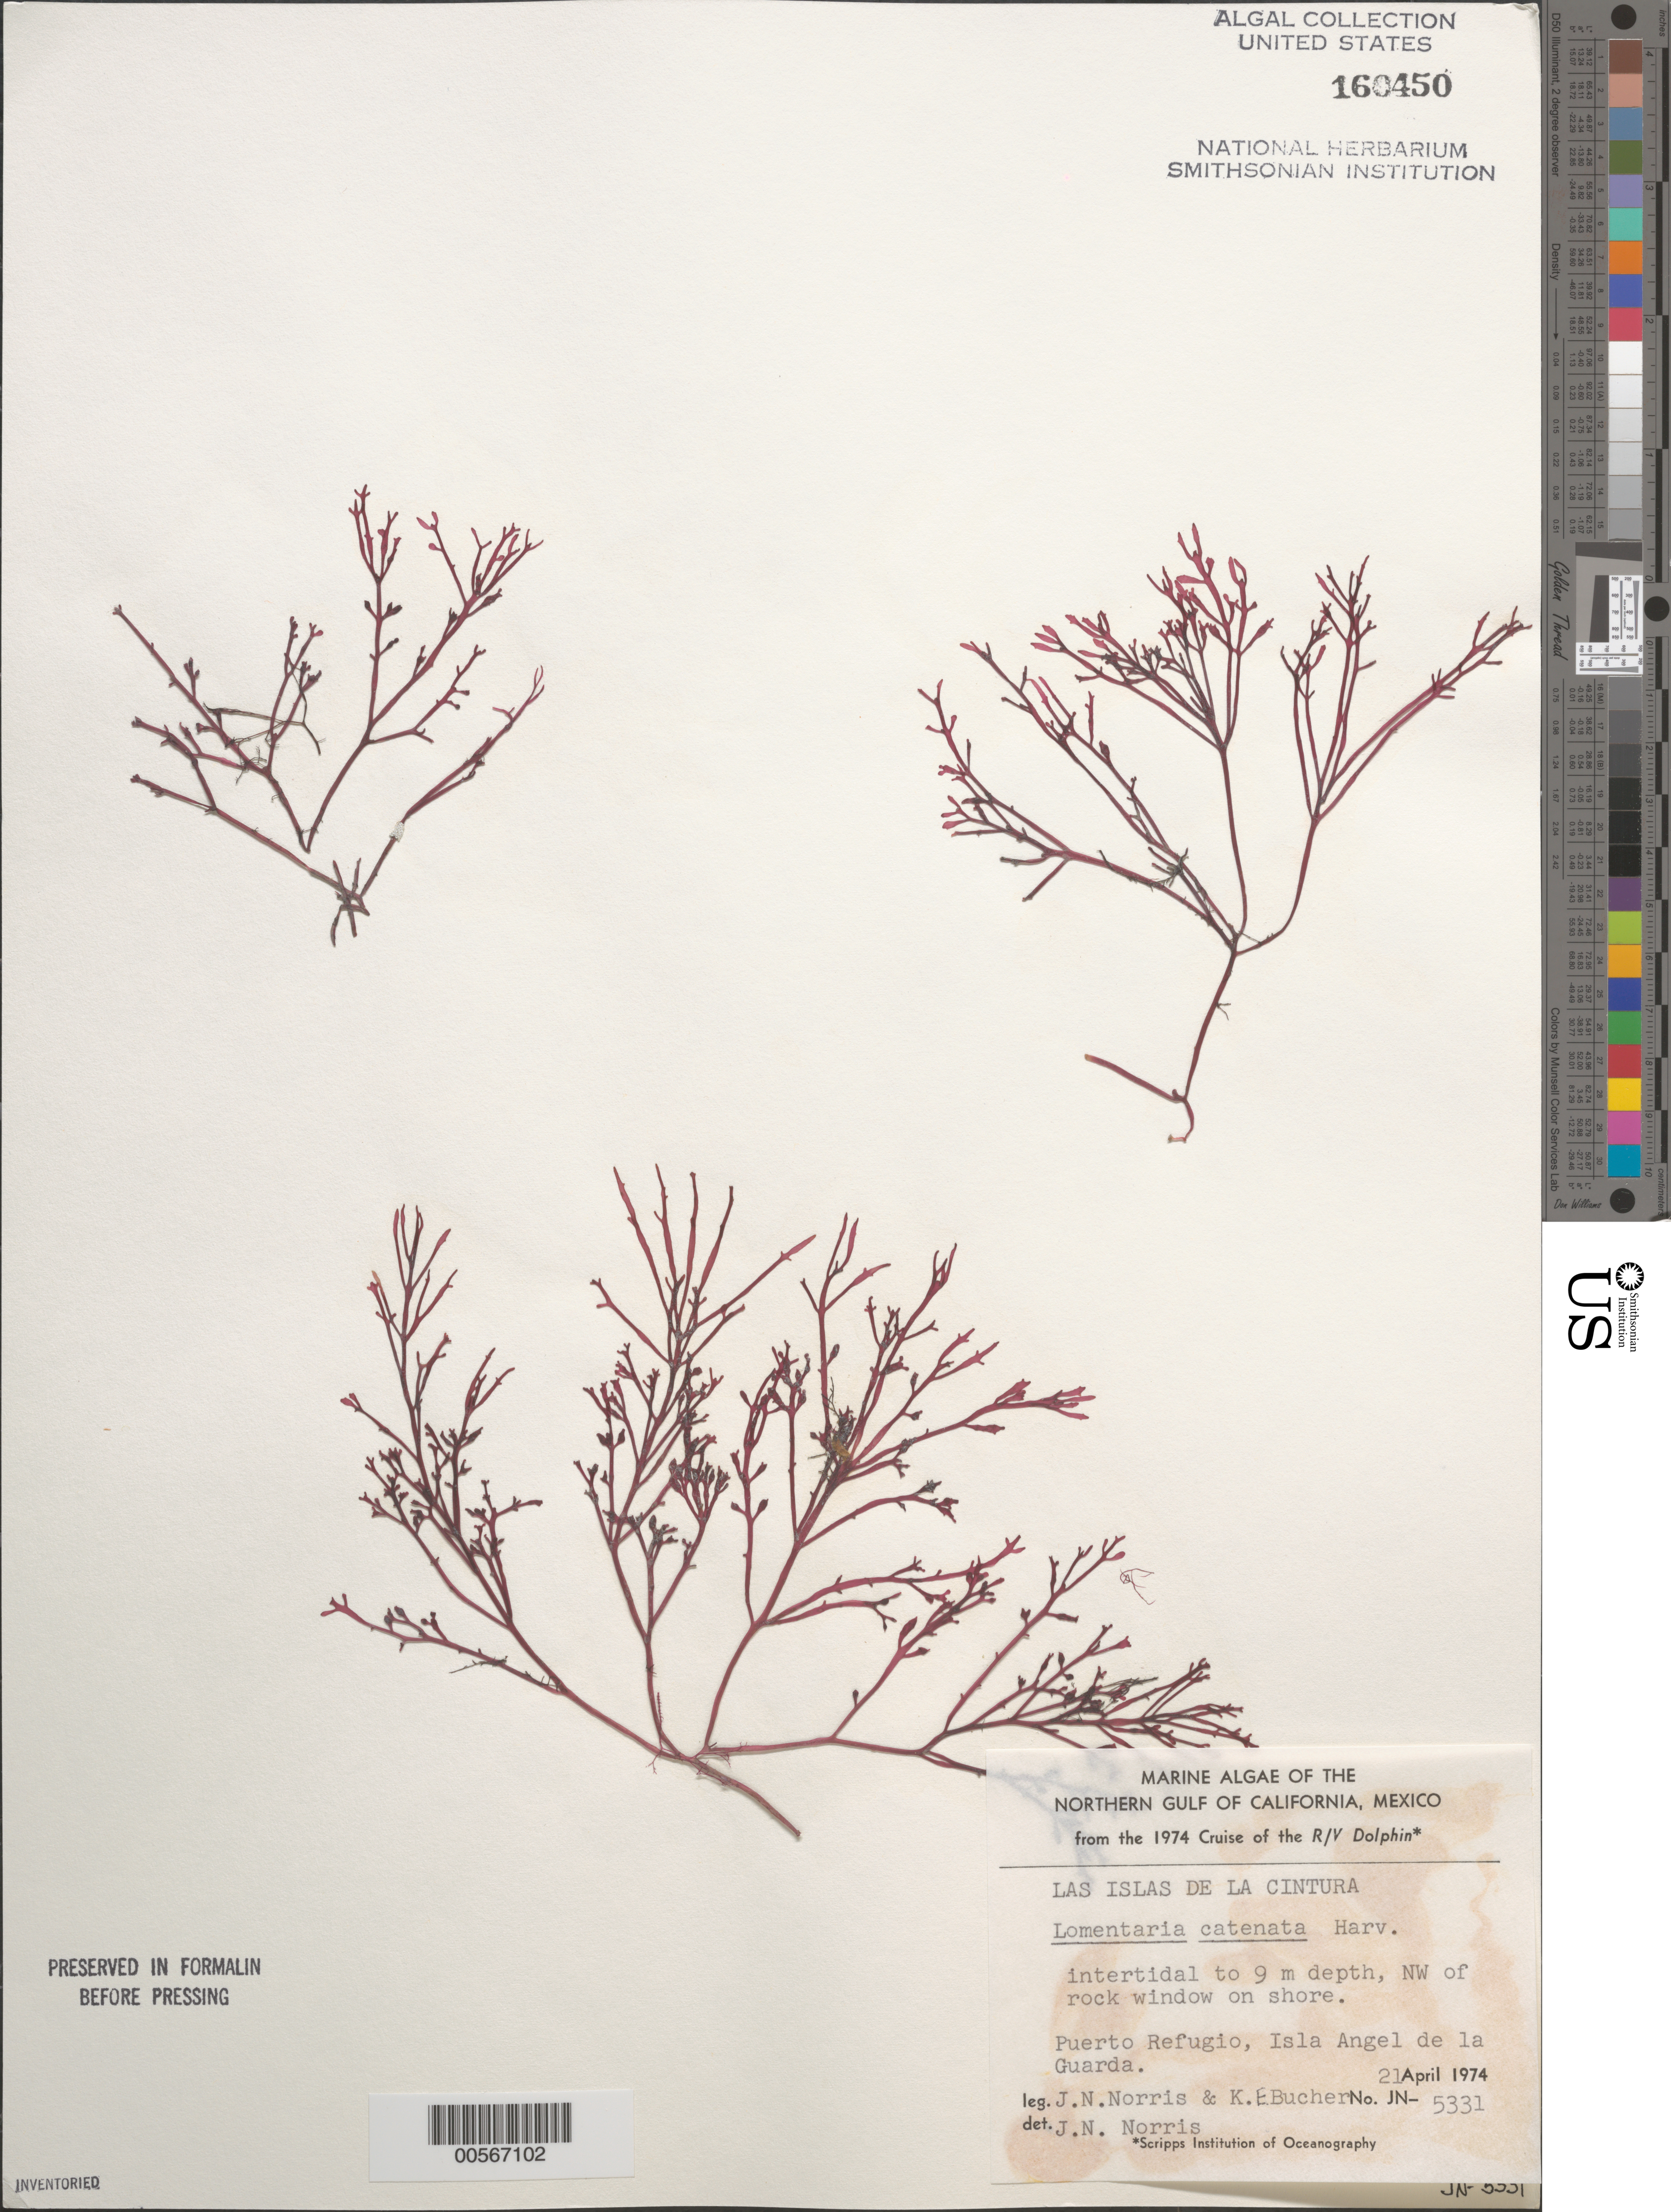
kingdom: Plantae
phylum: Rhodophyta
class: Florideophyceae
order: Rhodymeniales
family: Lomentariaceae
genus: Fushitsunagia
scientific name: Fushitsunagia catenata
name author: (Harv.) Filloramo & G.W. Saunders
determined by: Algae name updating Project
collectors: J. N. Norris & K. E. Bucher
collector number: JN-5331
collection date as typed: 21 Apr 1974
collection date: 1974-04-21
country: Mexico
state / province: Baja California Norte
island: Isla Angel de la Guarda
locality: Puerto Refugio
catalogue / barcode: US 160450